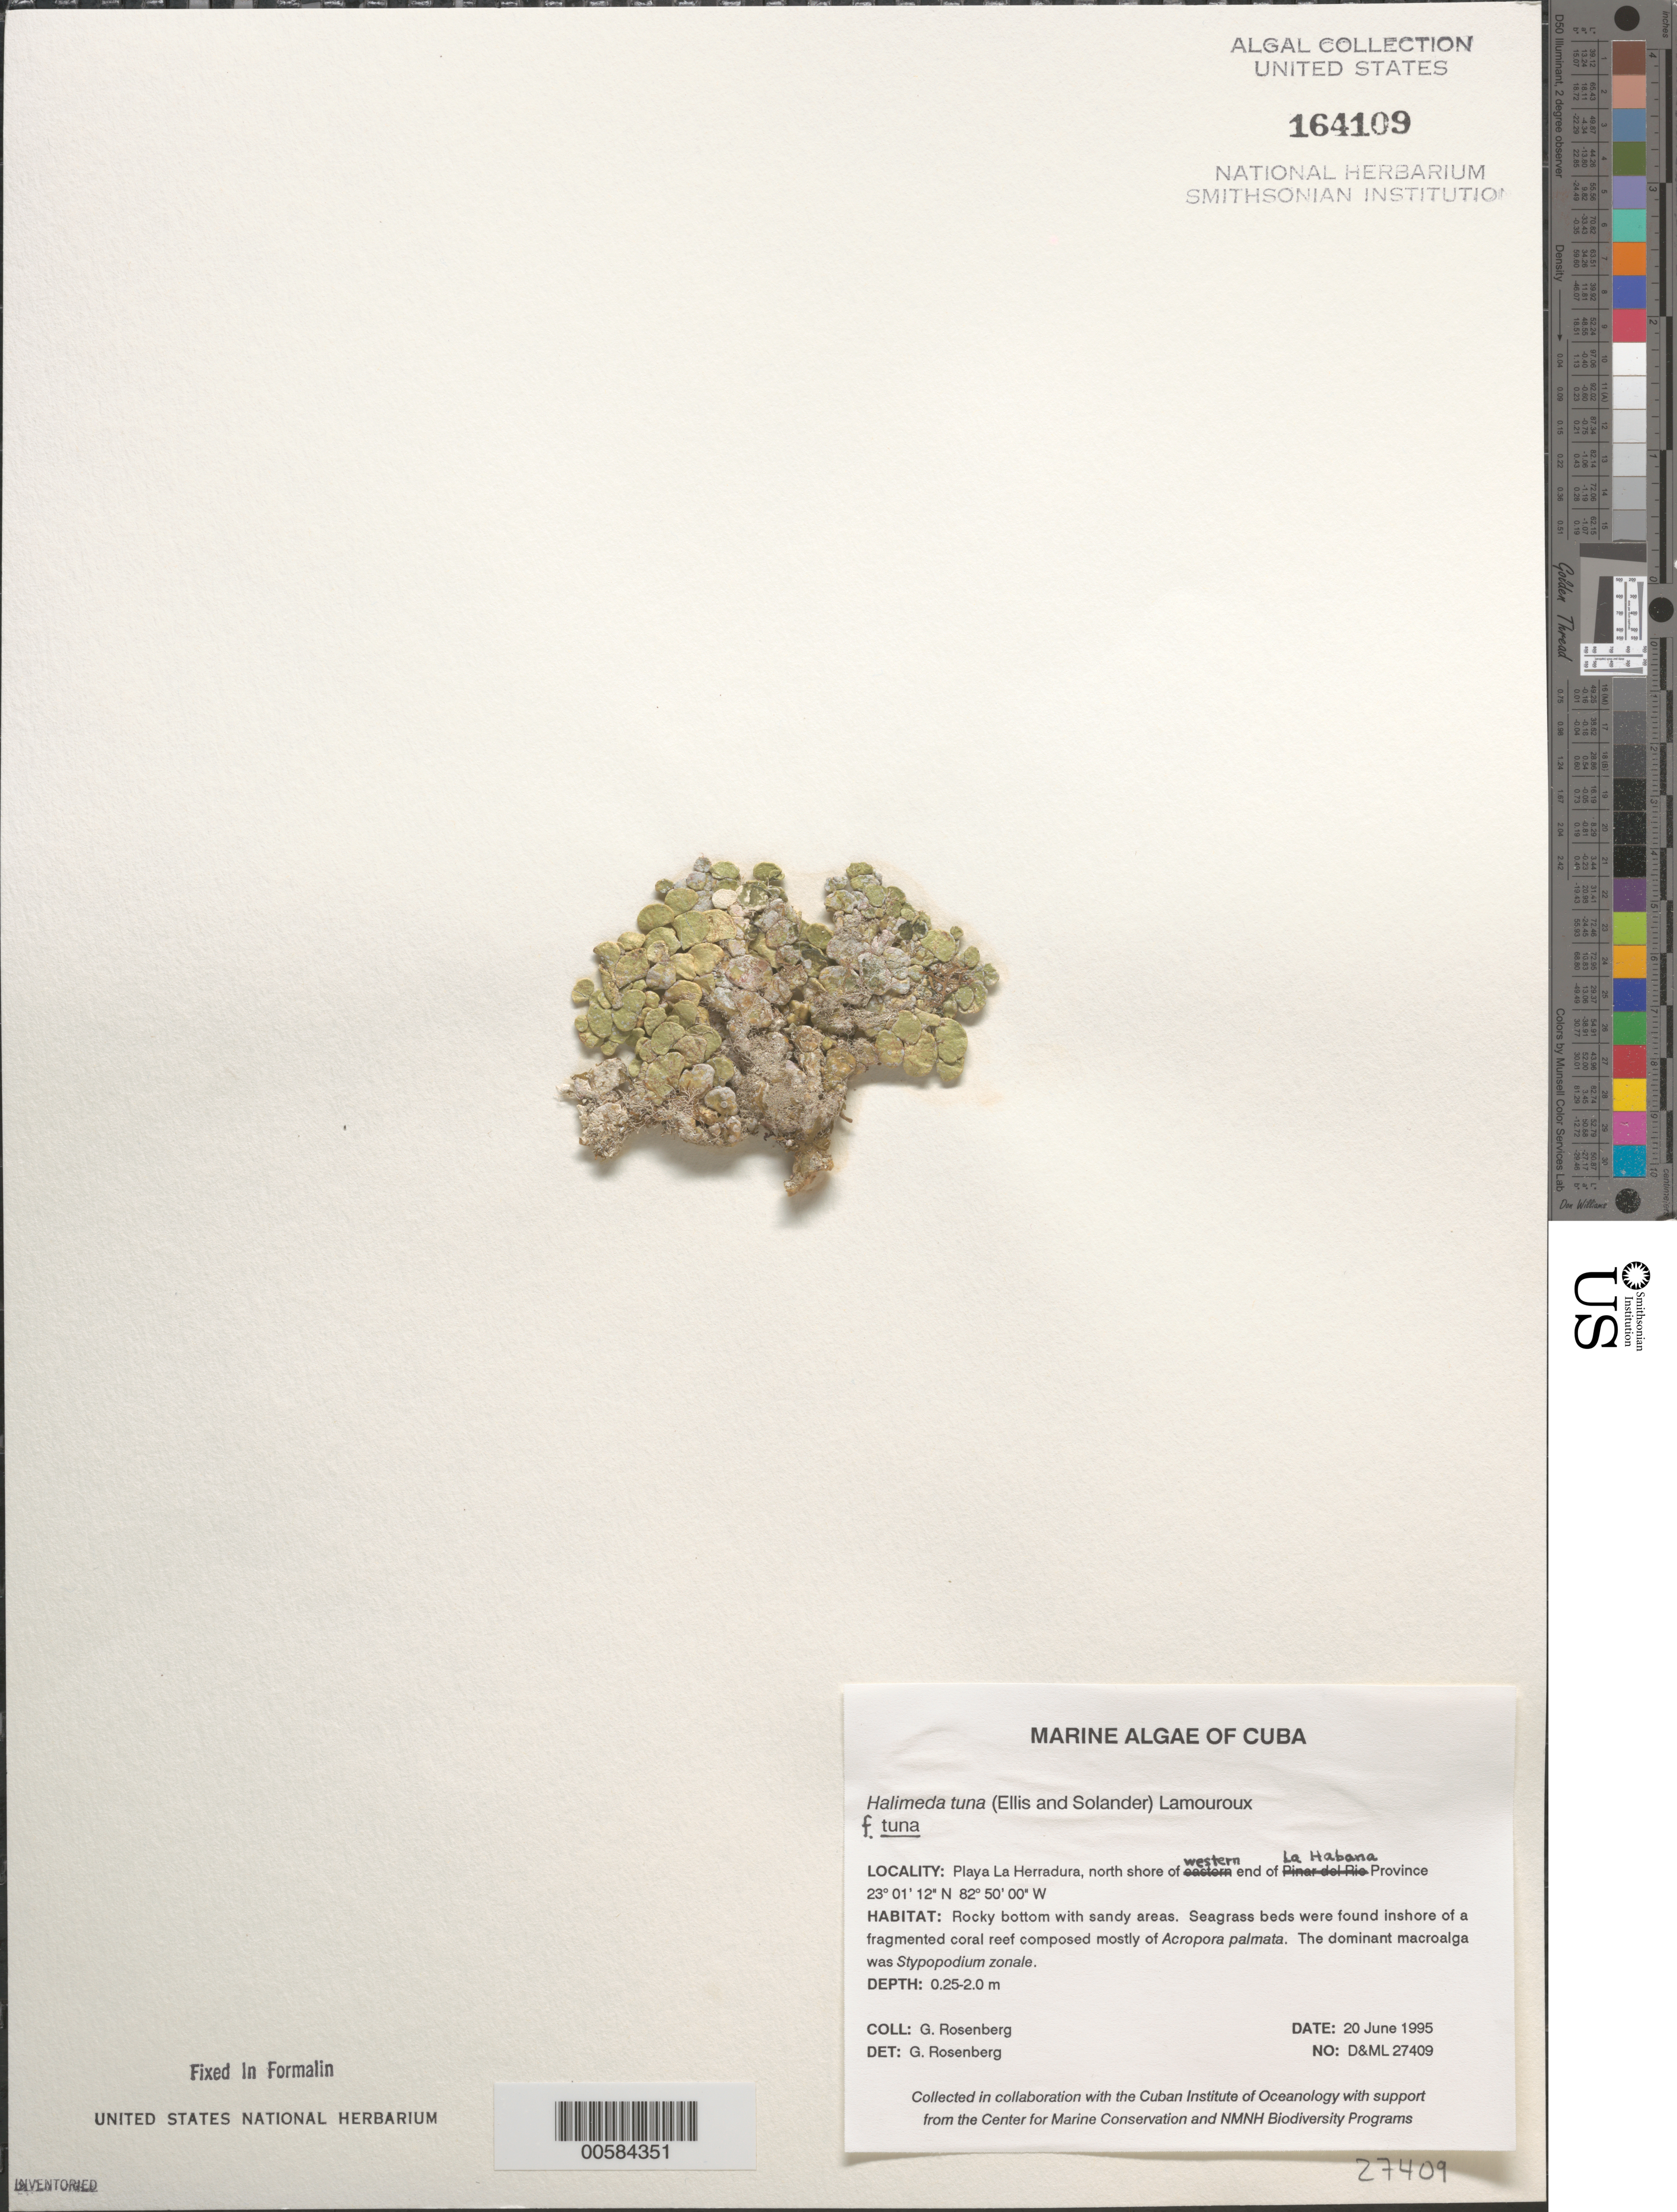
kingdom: Plantae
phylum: Chlorophyta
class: Ulvophyceae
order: Bryopsidales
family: Halimedaceae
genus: Halimeda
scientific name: Halimeda tuna f. tuna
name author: (J. Ellis & Sol.) J.V.Lamouroux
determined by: Rosenberg, G.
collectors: G. Rosenberg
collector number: D&ML 27409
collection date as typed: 20 Jun 1995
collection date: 1995-06-20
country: Cuba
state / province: La Habana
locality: Playa la herradura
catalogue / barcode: US 164109